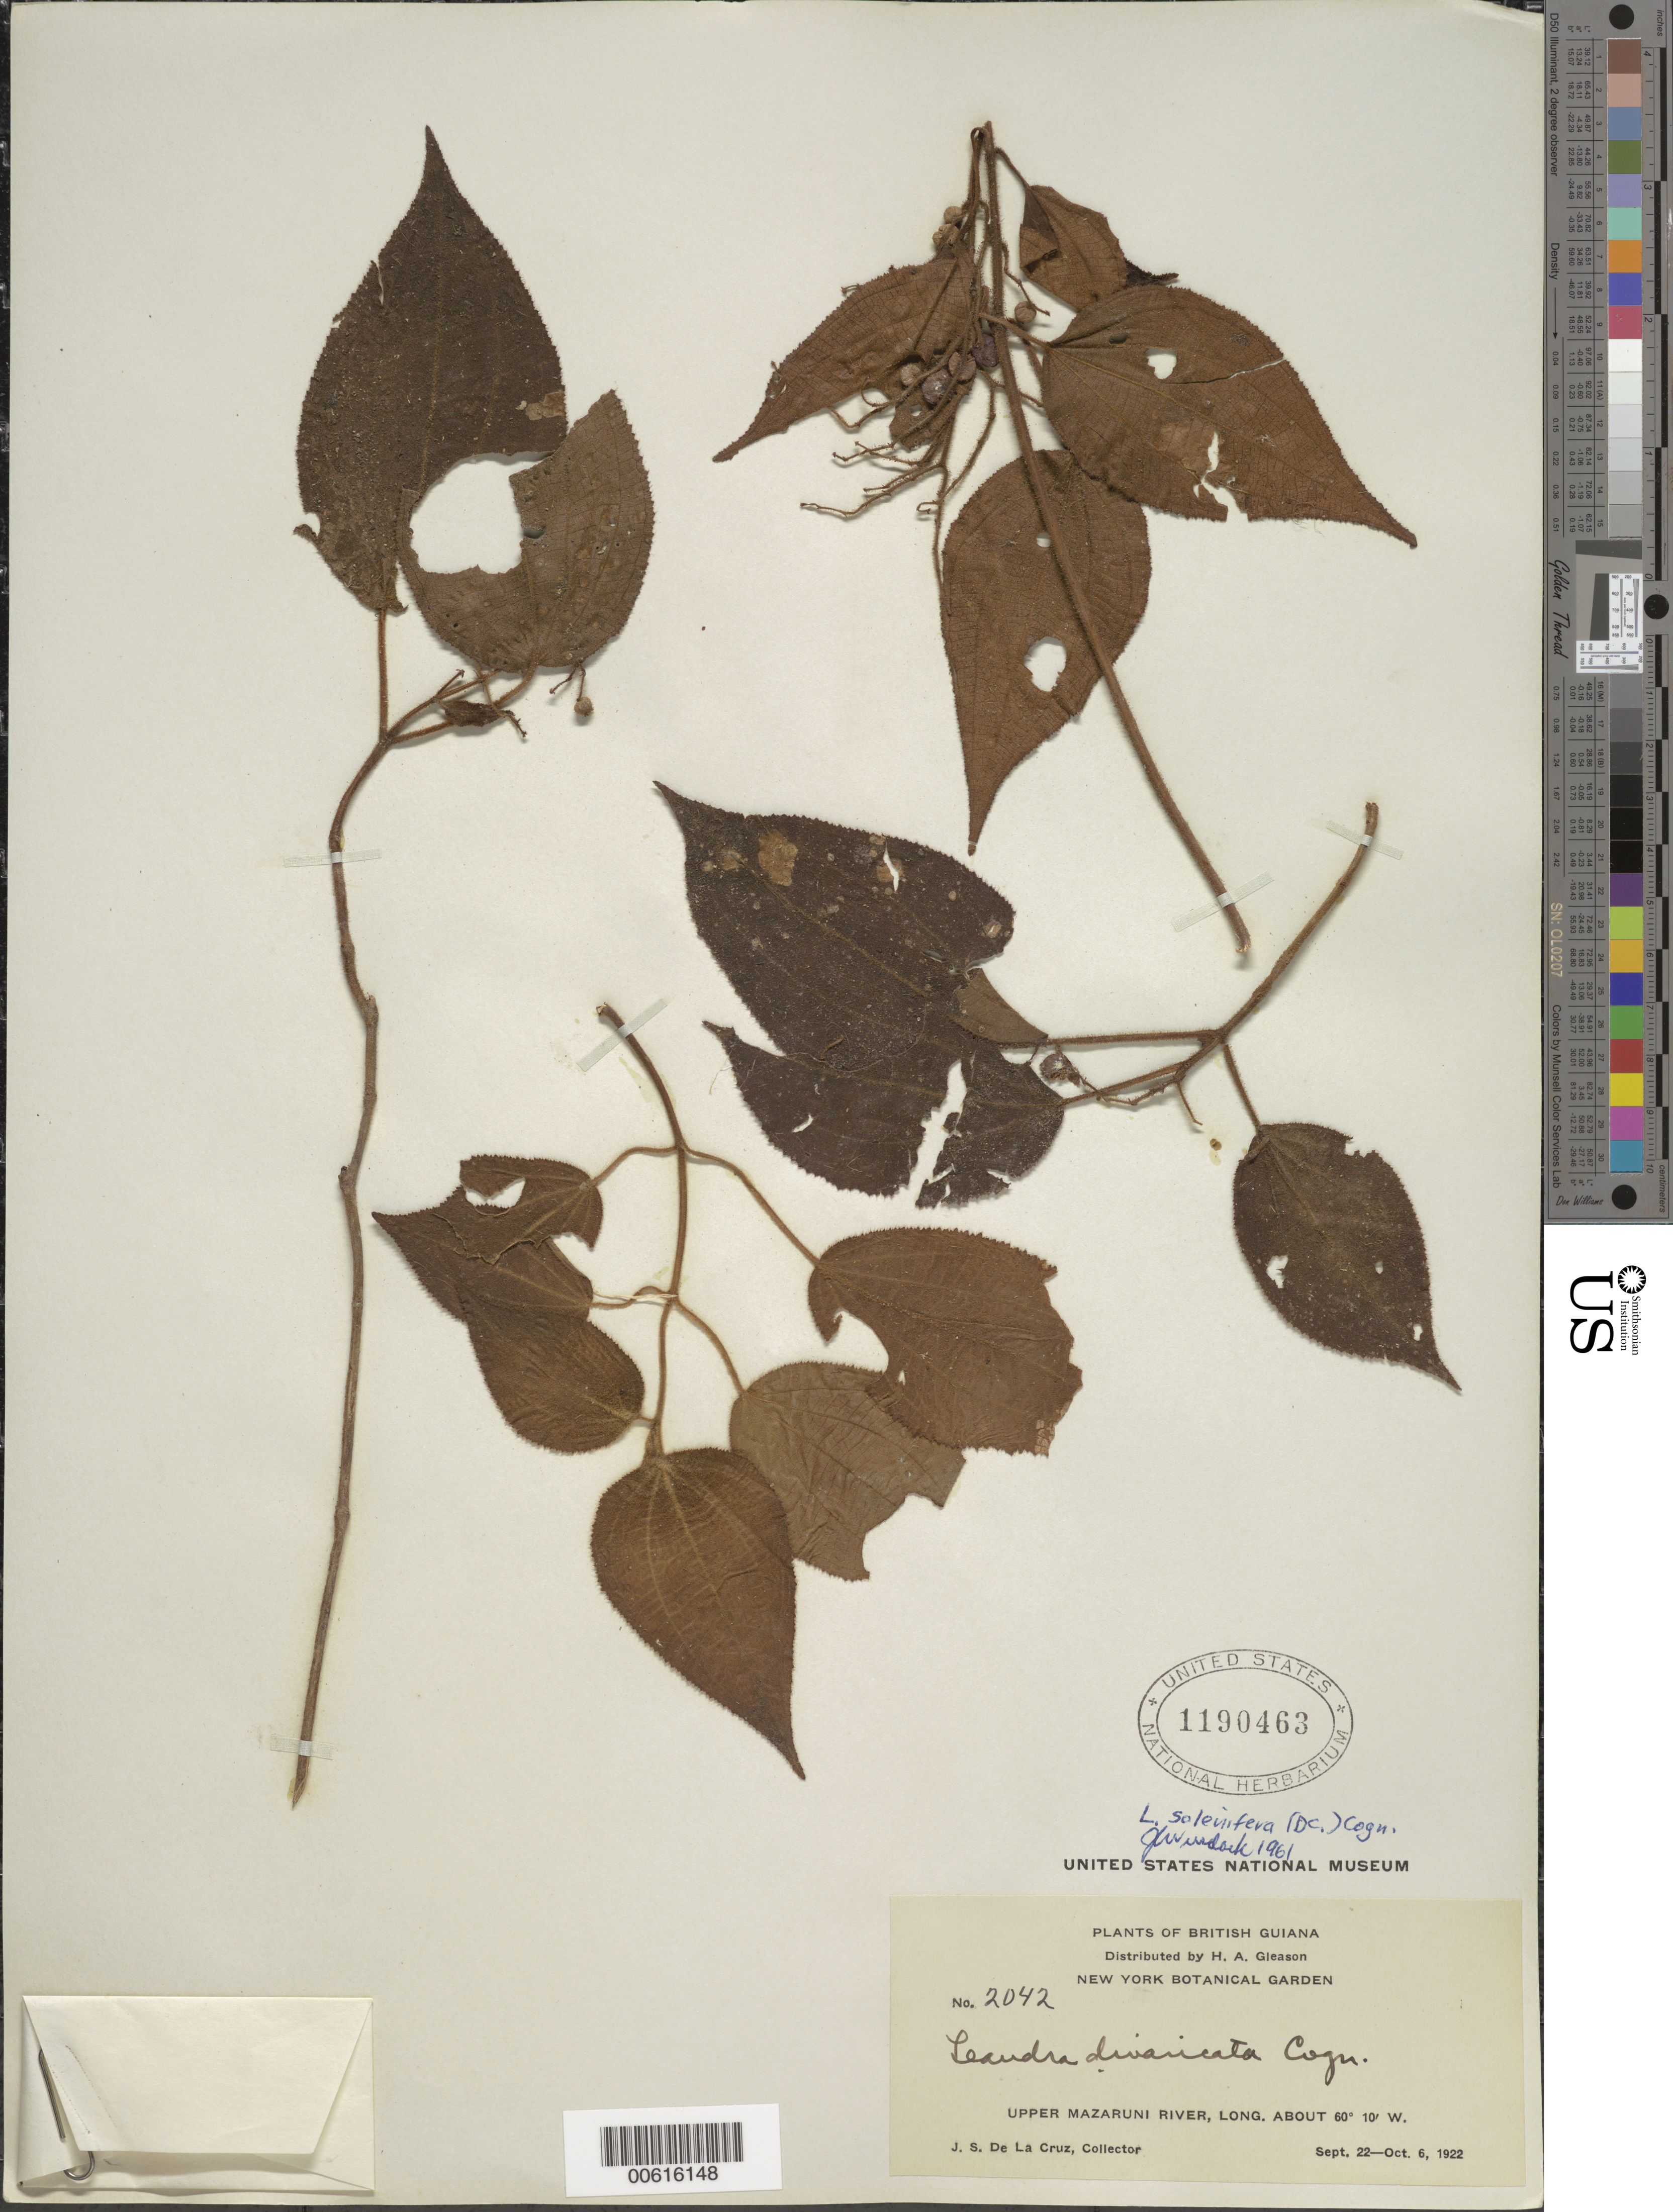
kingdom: Plantae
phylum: Tracheophyta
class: Magnoliopsida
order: Myrtales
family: Melastomataceae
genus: Leandra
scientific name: Leandra solenifera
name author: Cogn.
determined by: Wurdack, John J., (US), US (UNITED STATES)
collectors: J. S. de la Cruz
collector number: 2042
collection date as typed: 22-Sep-22 to 6-Oct-22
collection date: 1922-09-22/1922-10-06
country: Guyana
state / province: Cuyuni-Mazaruni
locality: Upper Mazaruni R.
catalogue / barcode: US 1190463